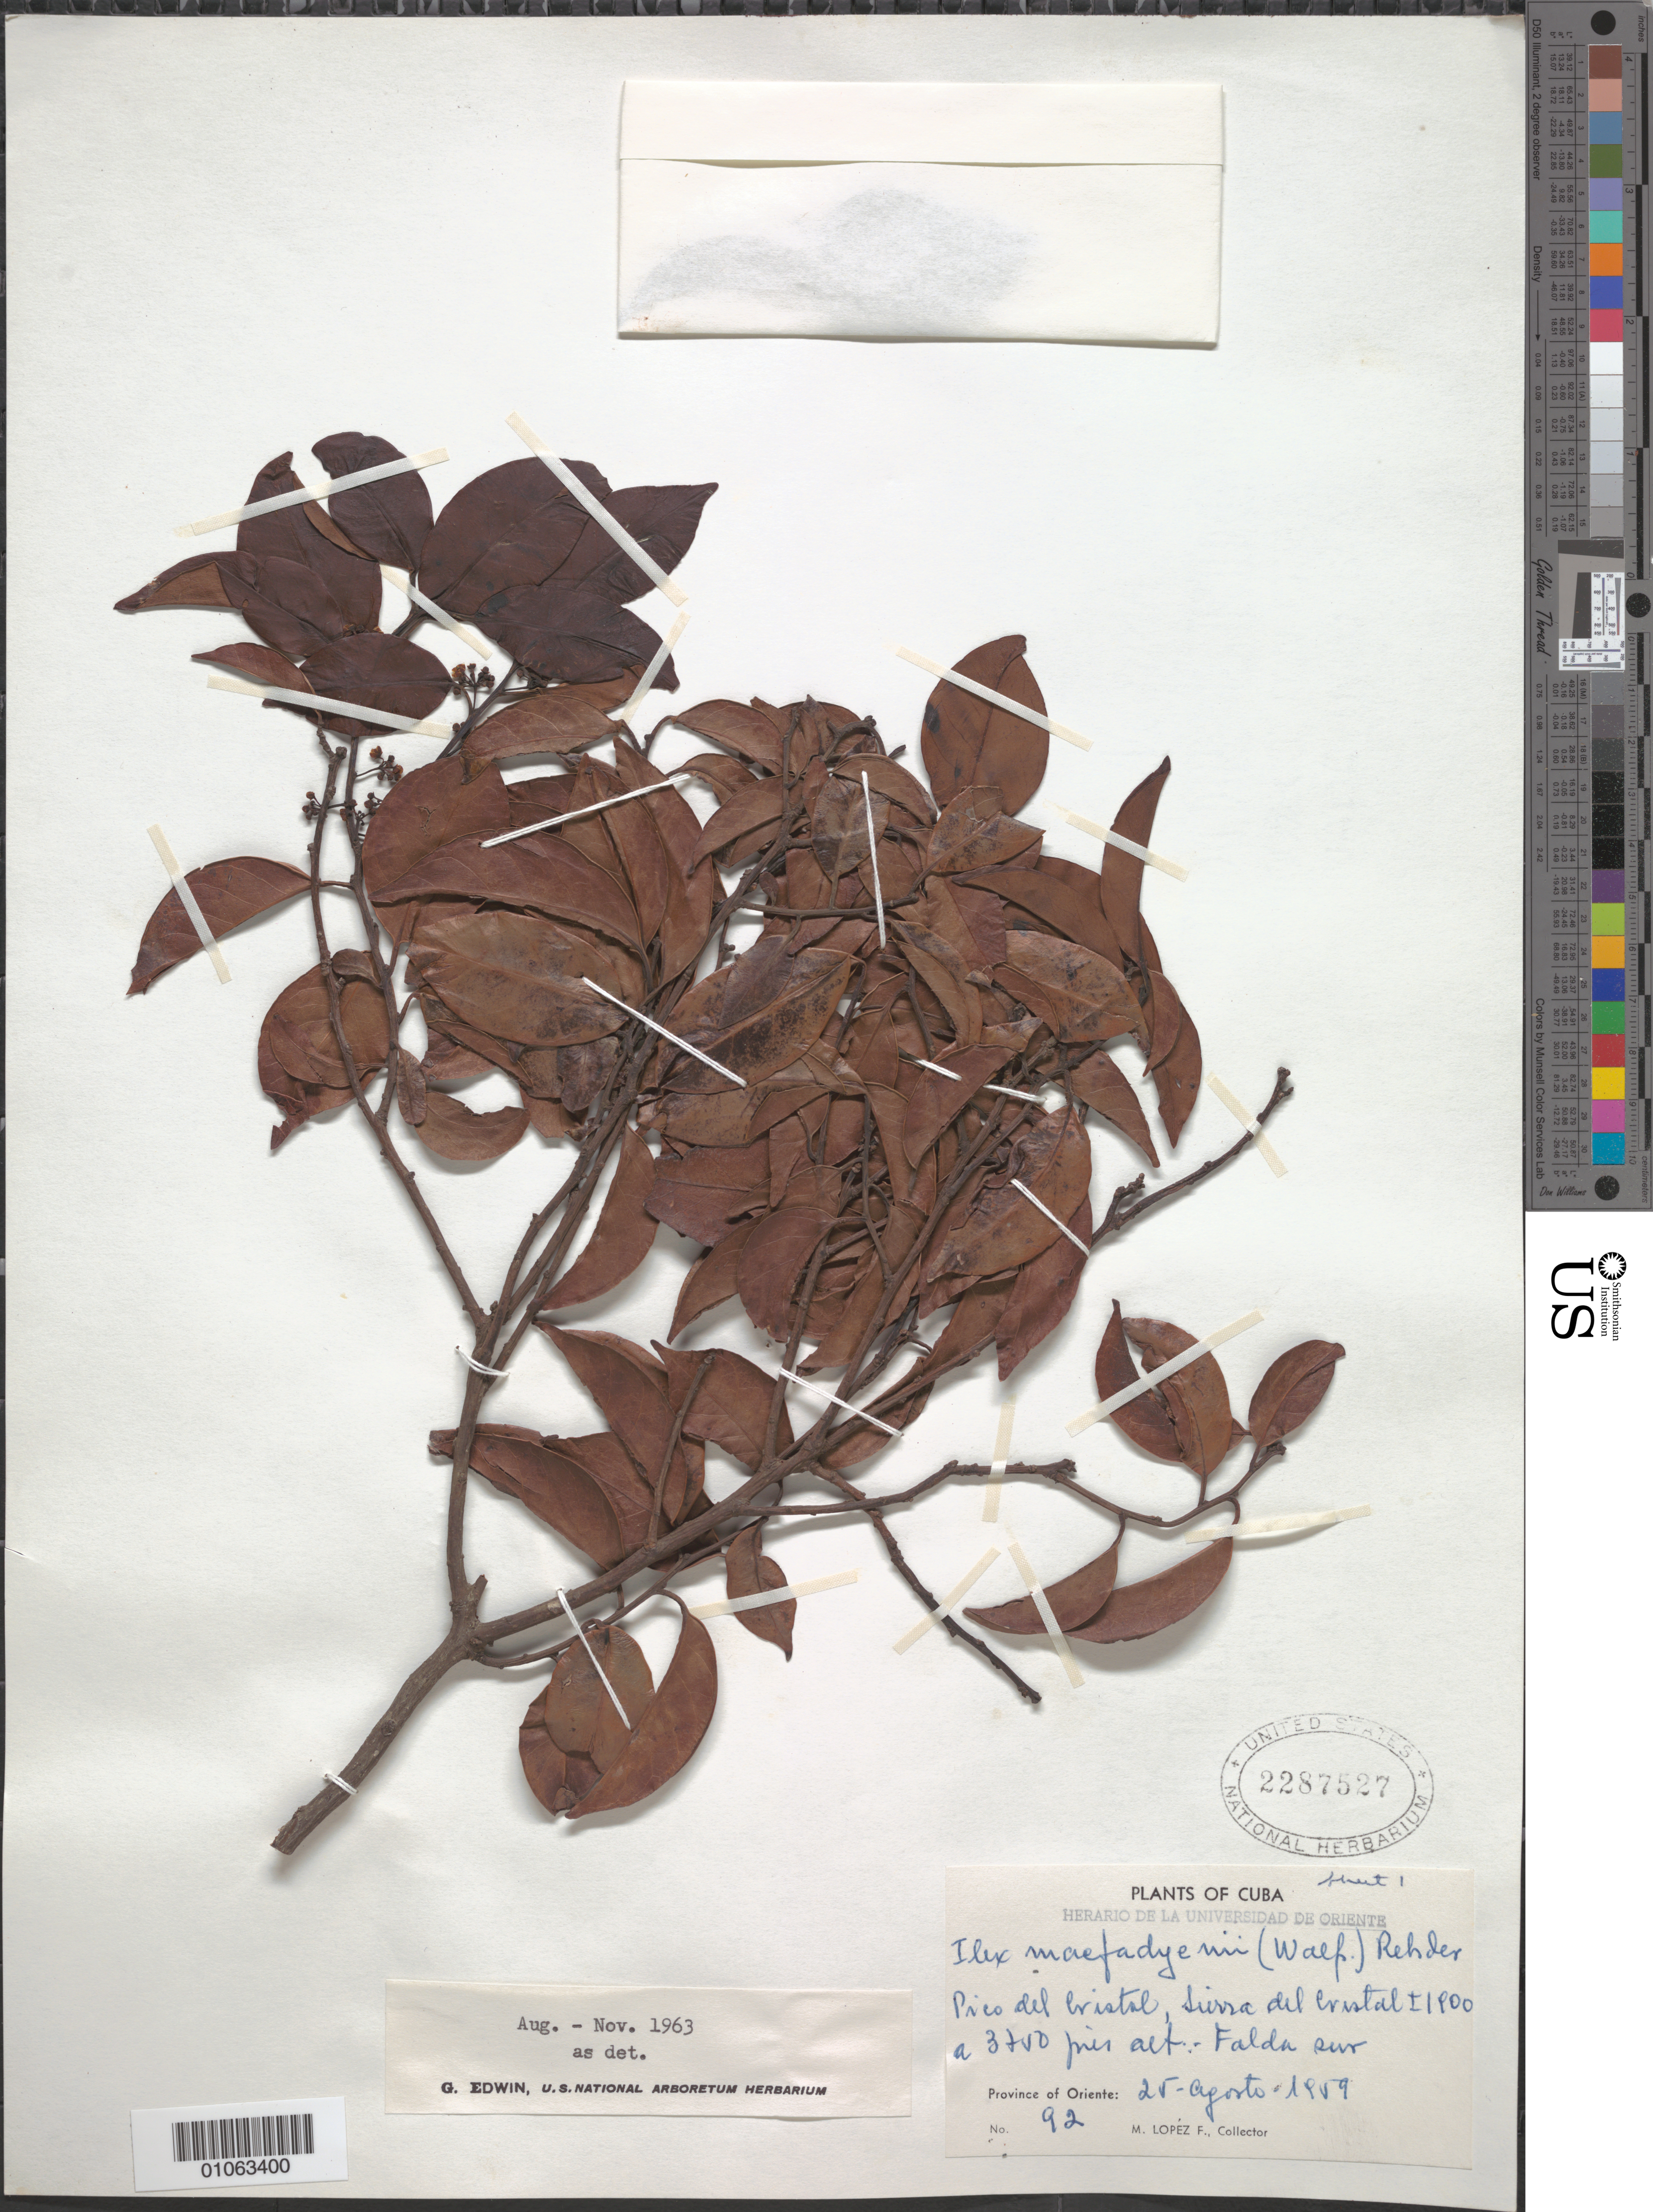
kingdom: Plantae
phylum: Tracheophyta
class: Magnoliopsida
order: Aquifoliales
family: Aquifoliaceae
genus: Ilex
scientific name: Ilex macfadyenii var. macfadyenii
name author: (Walp.) Rehder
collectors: M. López Figueiras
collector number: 92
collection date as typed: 25 Aug 1959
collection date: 1959-08-25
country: Cuba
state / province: Oriente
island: Cuba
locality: Pico del Cristal, Sierra del Cristal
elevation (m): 579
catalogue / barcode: US 2287527